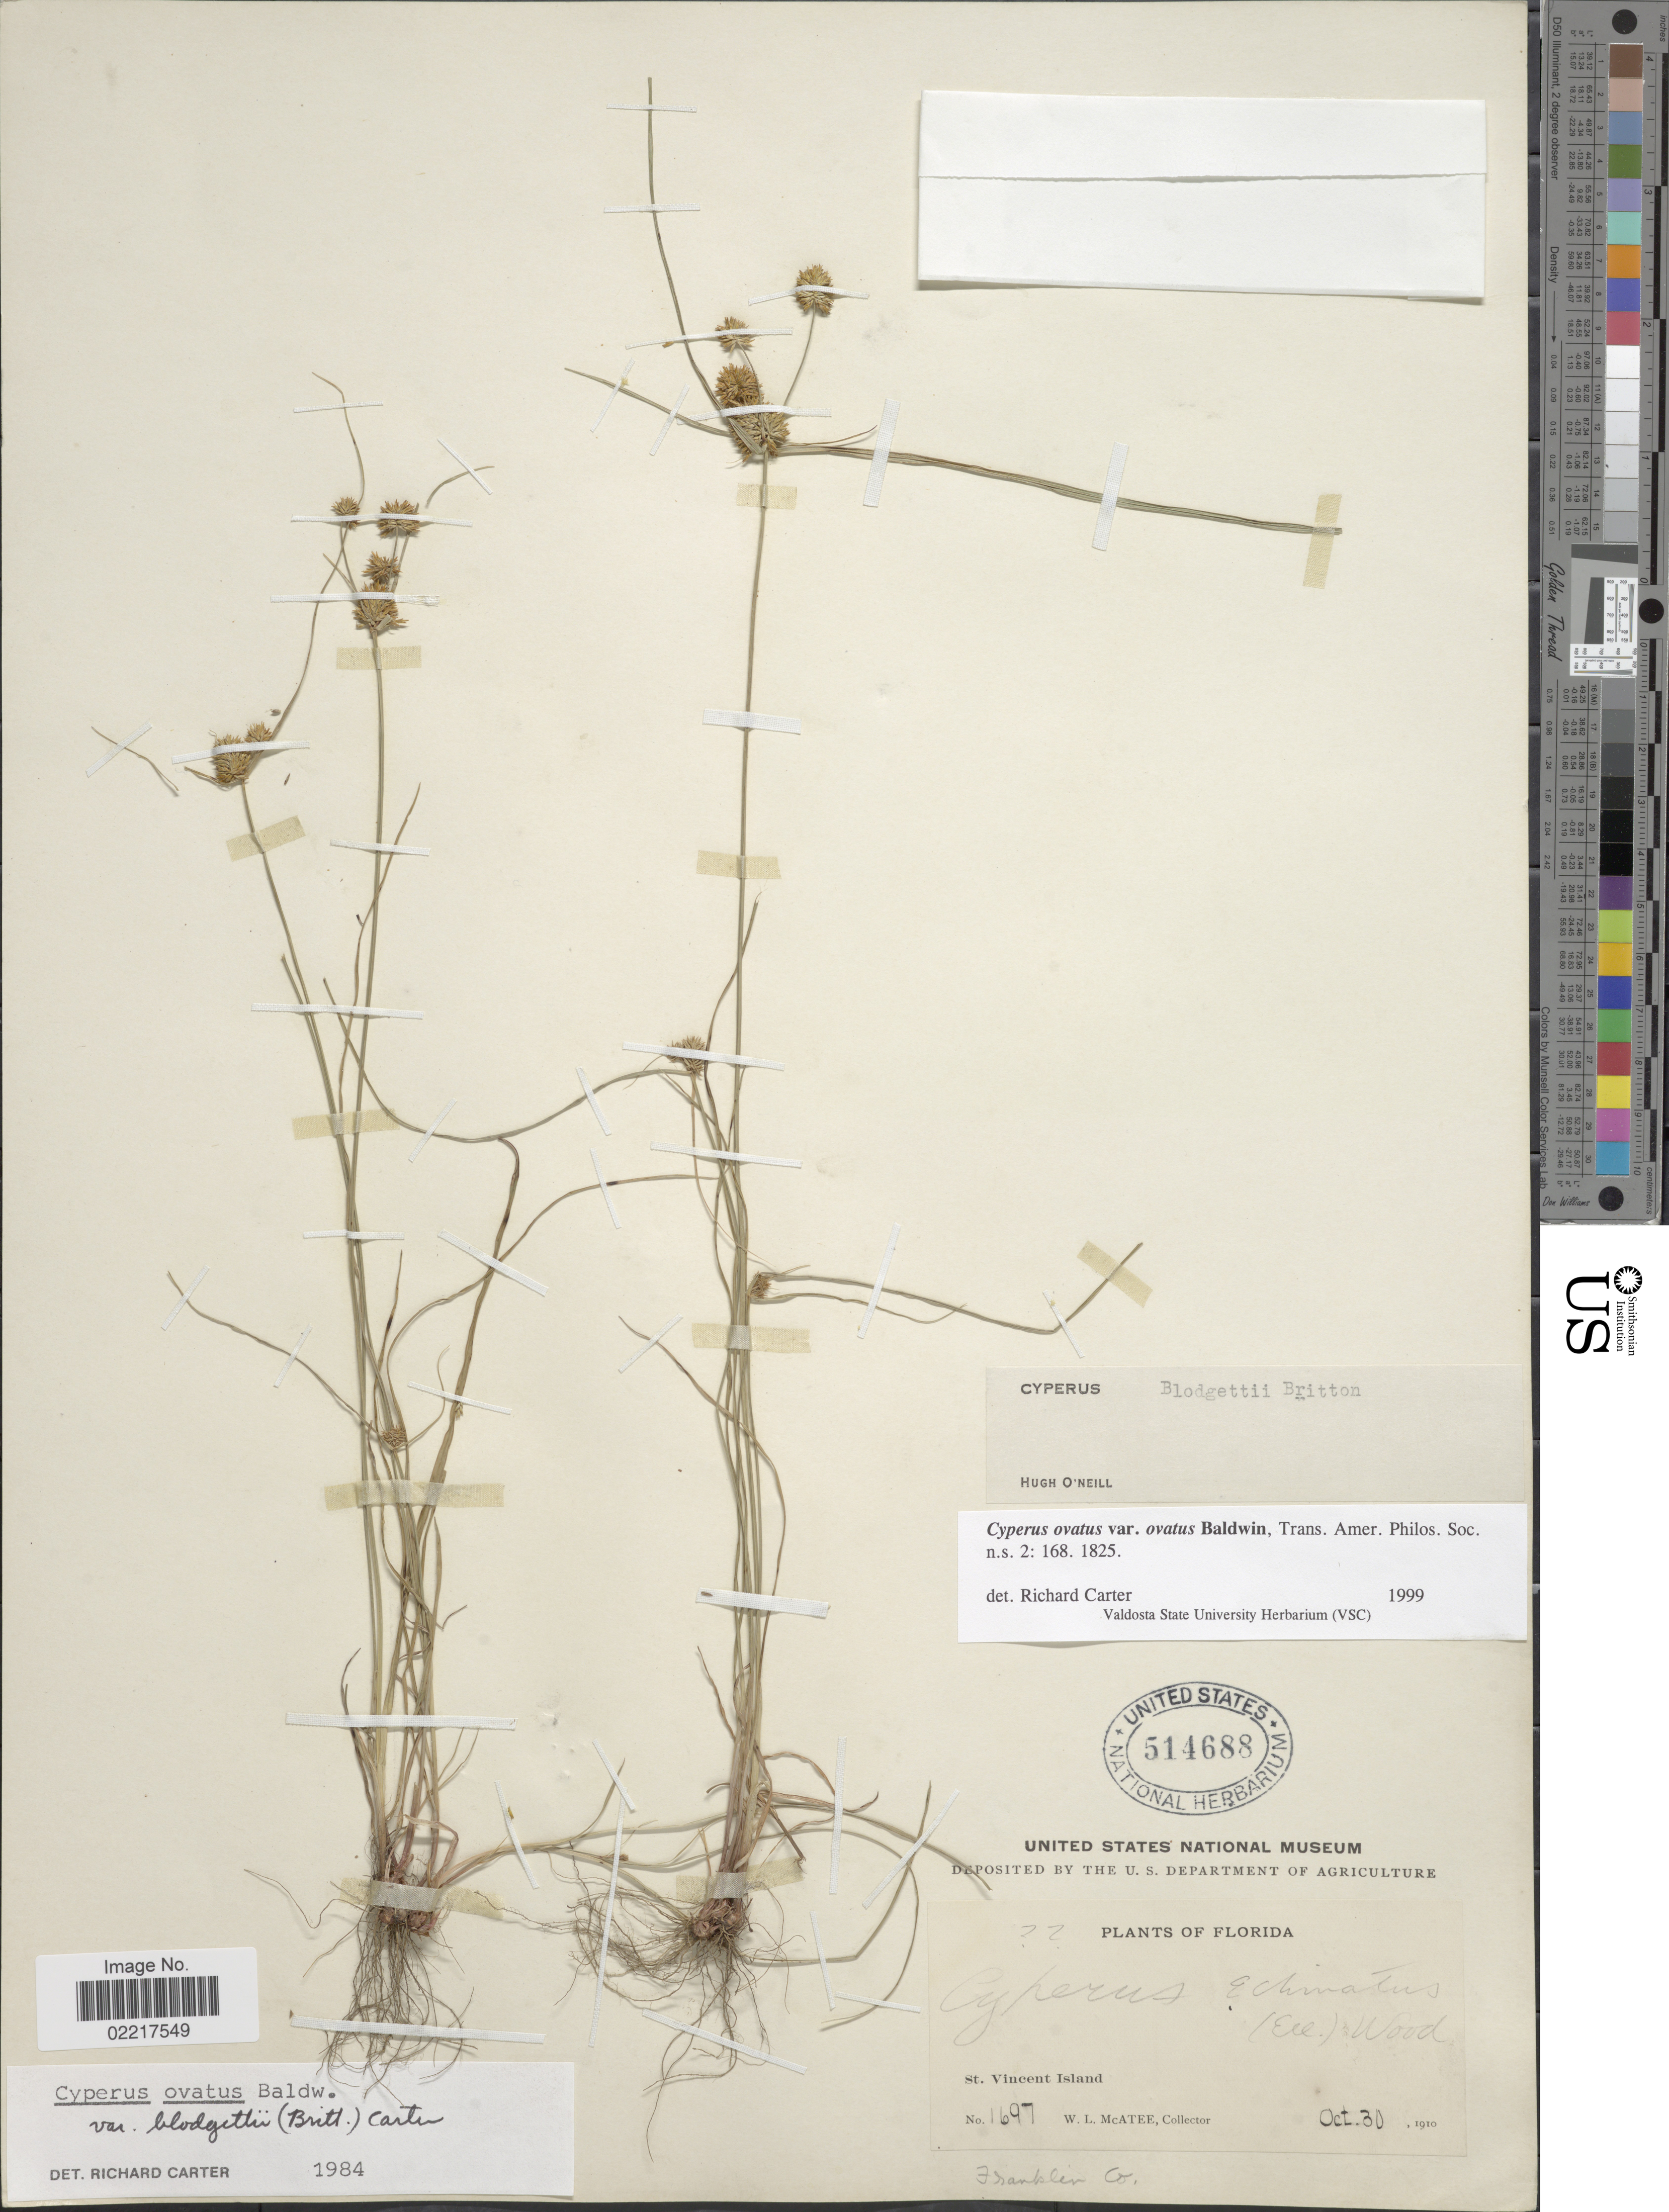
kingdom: Plantae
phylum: Tracheophyta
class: Liliopsida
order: Poales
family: Cyperaceae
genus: Cyperus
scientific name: Cyperus ovatus var. ovatus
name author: Baldwin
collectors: W. McAtee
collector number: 1697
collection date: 1910-10-30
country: United States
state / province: Florida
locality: St Vincent Island, Franklin Co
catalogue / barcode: US 514688